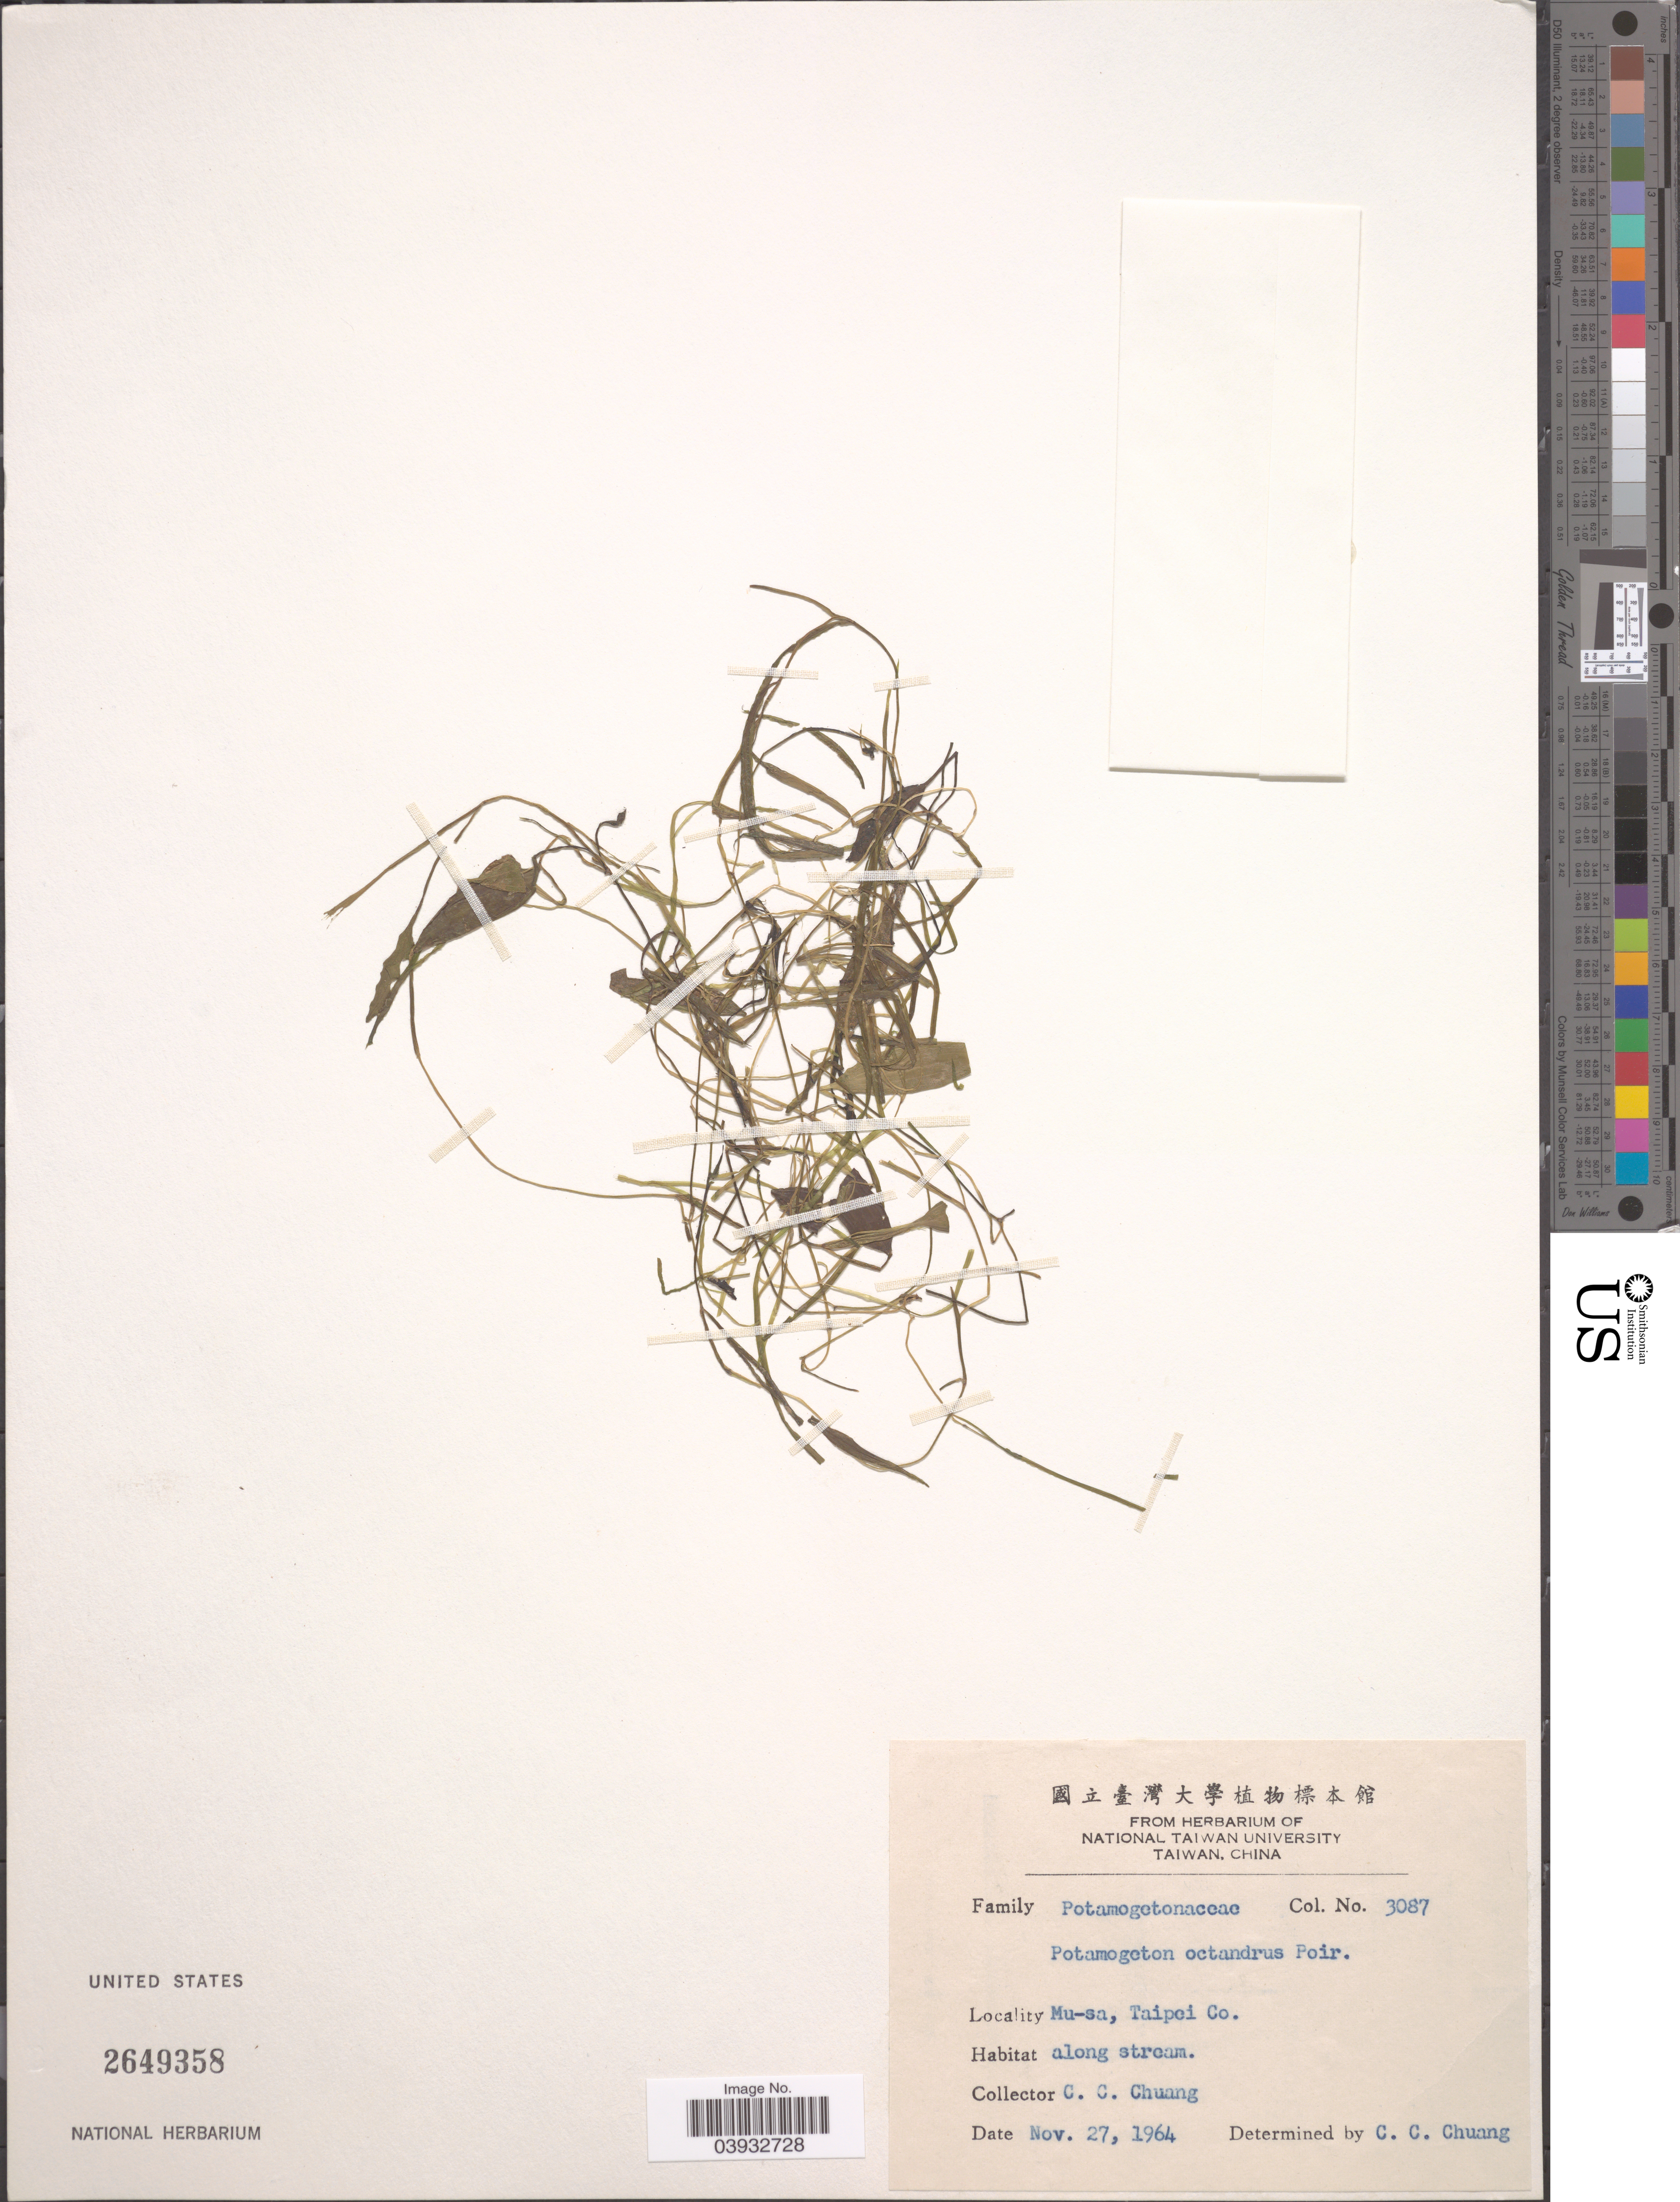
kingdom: Plantae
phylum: Tracheophyta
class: Liliopsida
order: Alismatales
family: Potamogetonaceae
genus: Potamogeton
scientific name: Potamogeton octandrus var. mizuhikimo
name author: (Makino) H. Hara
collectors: C. C. Chuang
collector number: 3087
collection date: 1964-11-27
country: Taiwan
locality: Mu-sa, Taipei Co.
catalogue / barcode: US 2649358